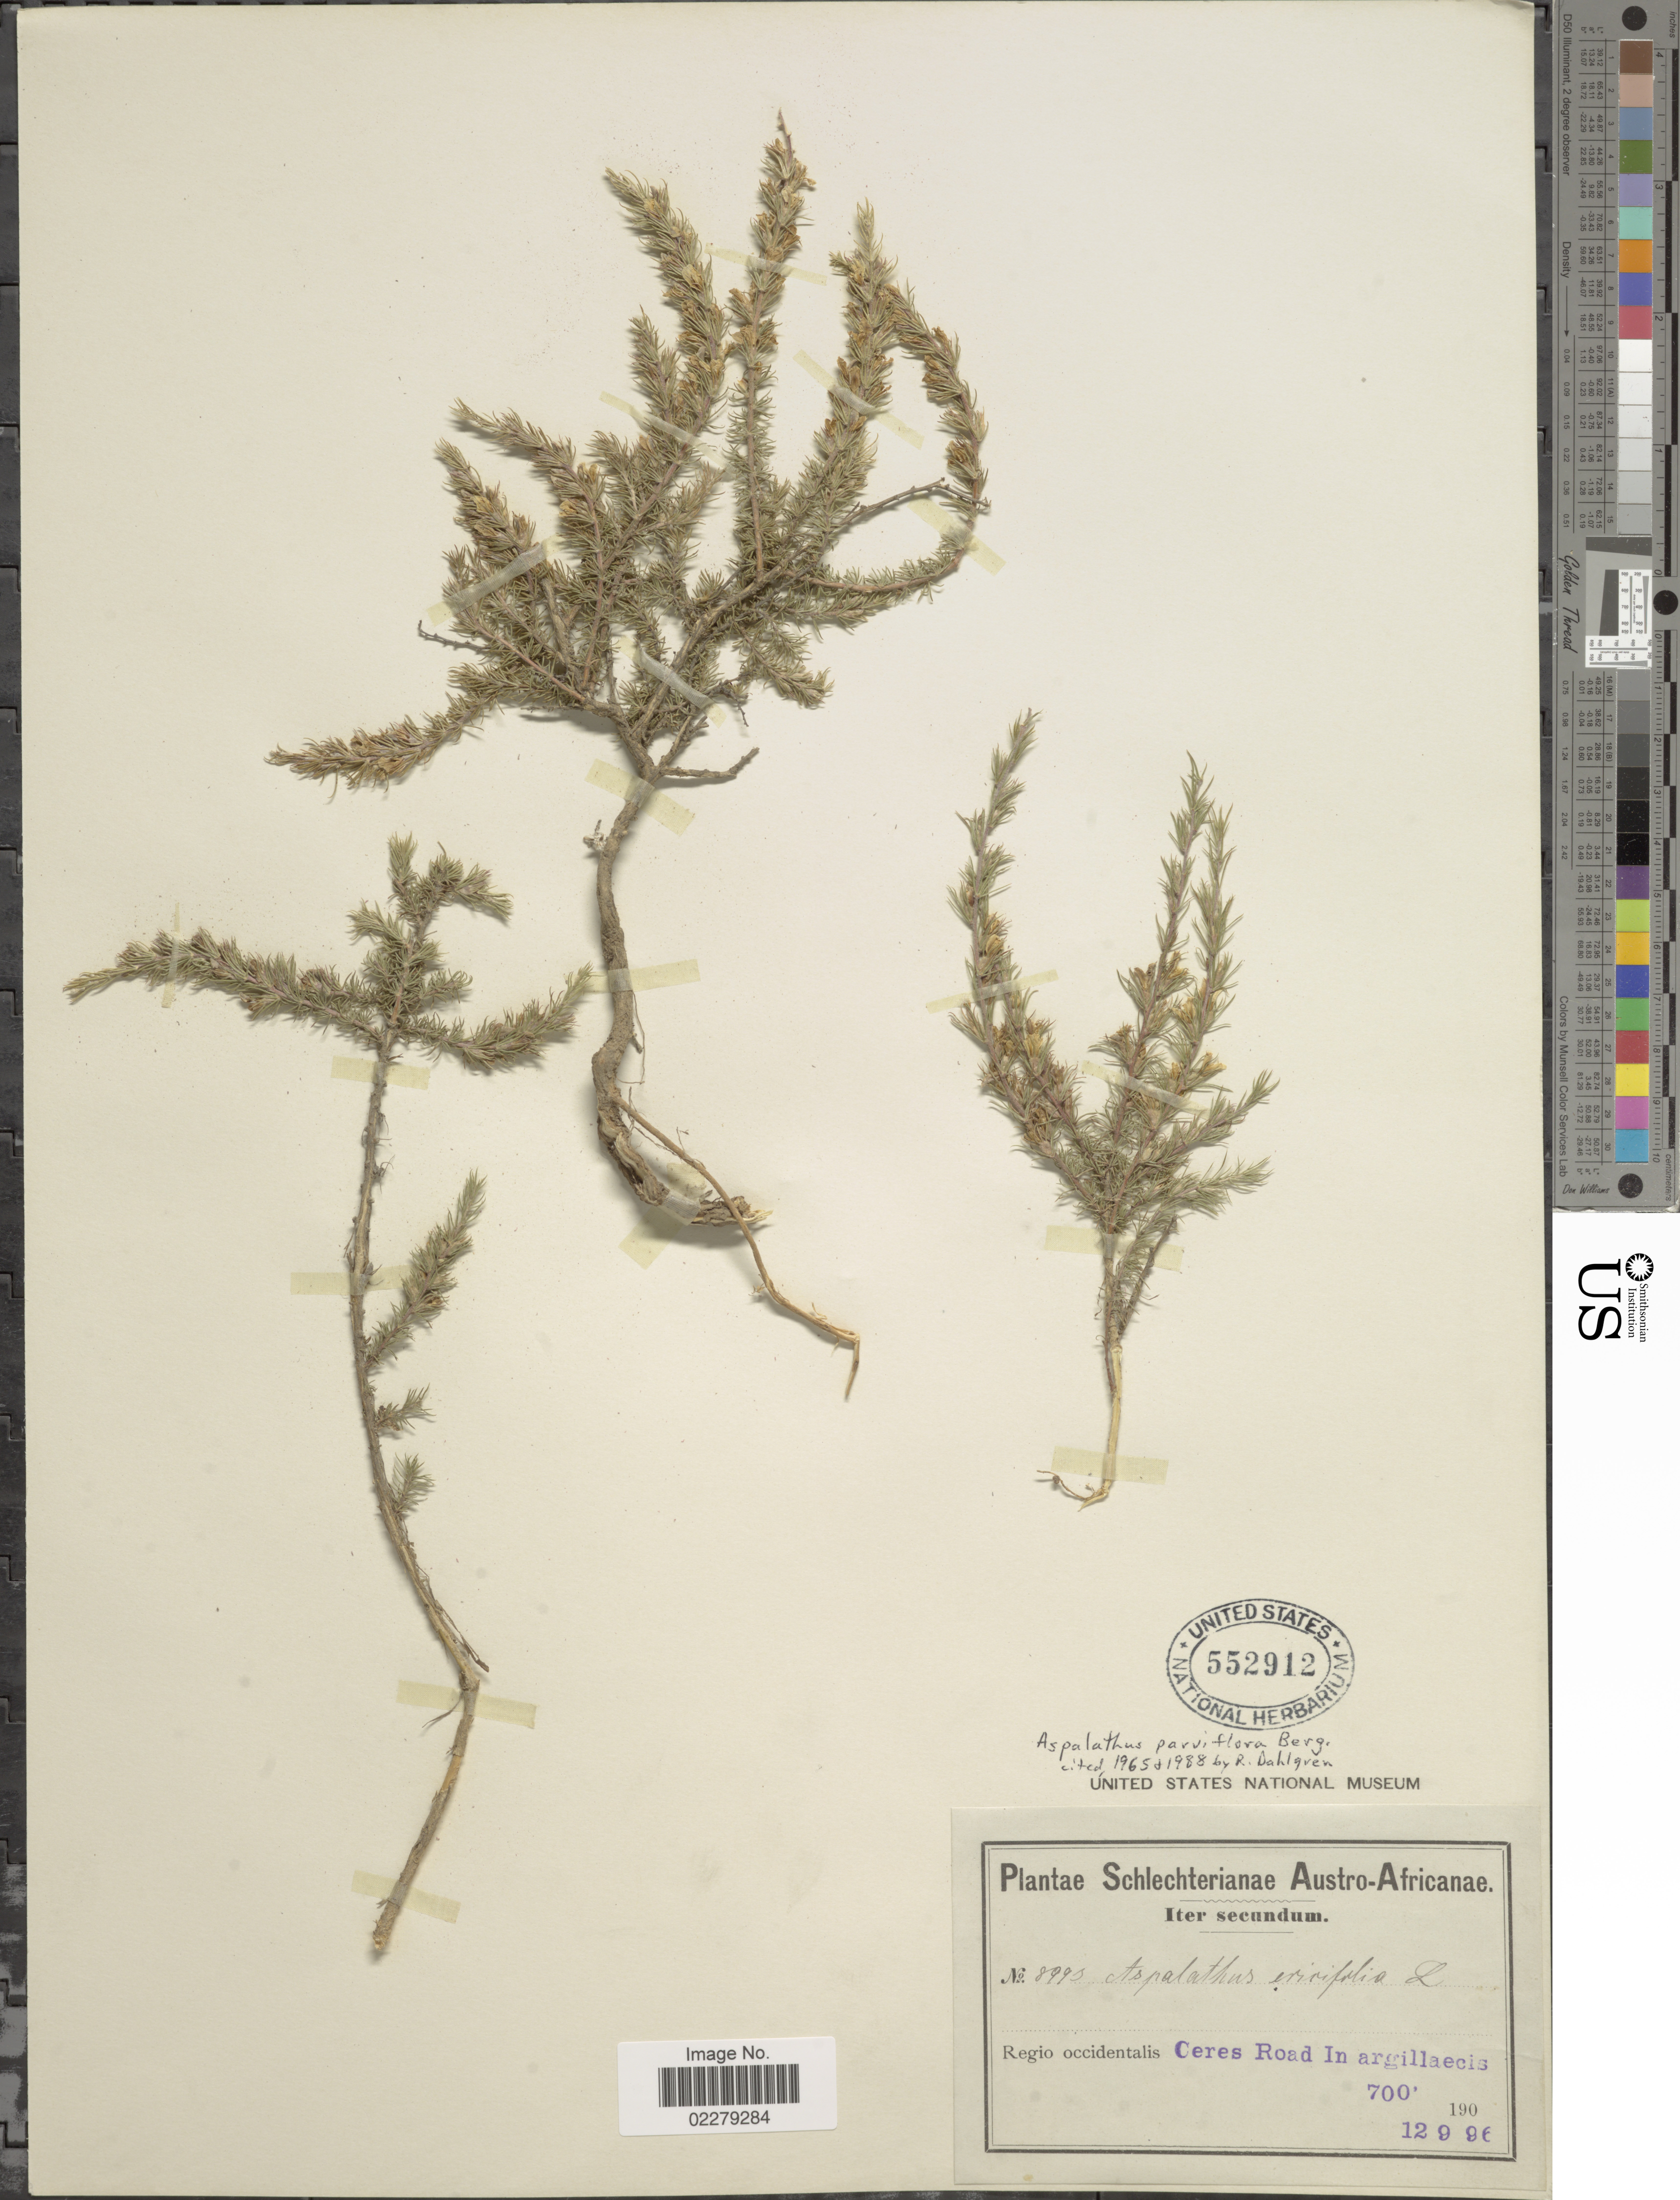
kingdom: Plantae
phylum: Tracheophyta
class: Magnoliopsida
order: Fabales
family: Fabaceae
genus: Aspalathus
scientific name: Aspalathus parviflora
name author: P.J. Bergius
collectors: Schlechter, --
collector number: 8993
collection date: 1996-09-12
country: South Africa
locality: Austro- Africanae. Regio occidentalis, Ceres Road in argillaecis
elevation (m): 213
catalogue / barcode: US 552912